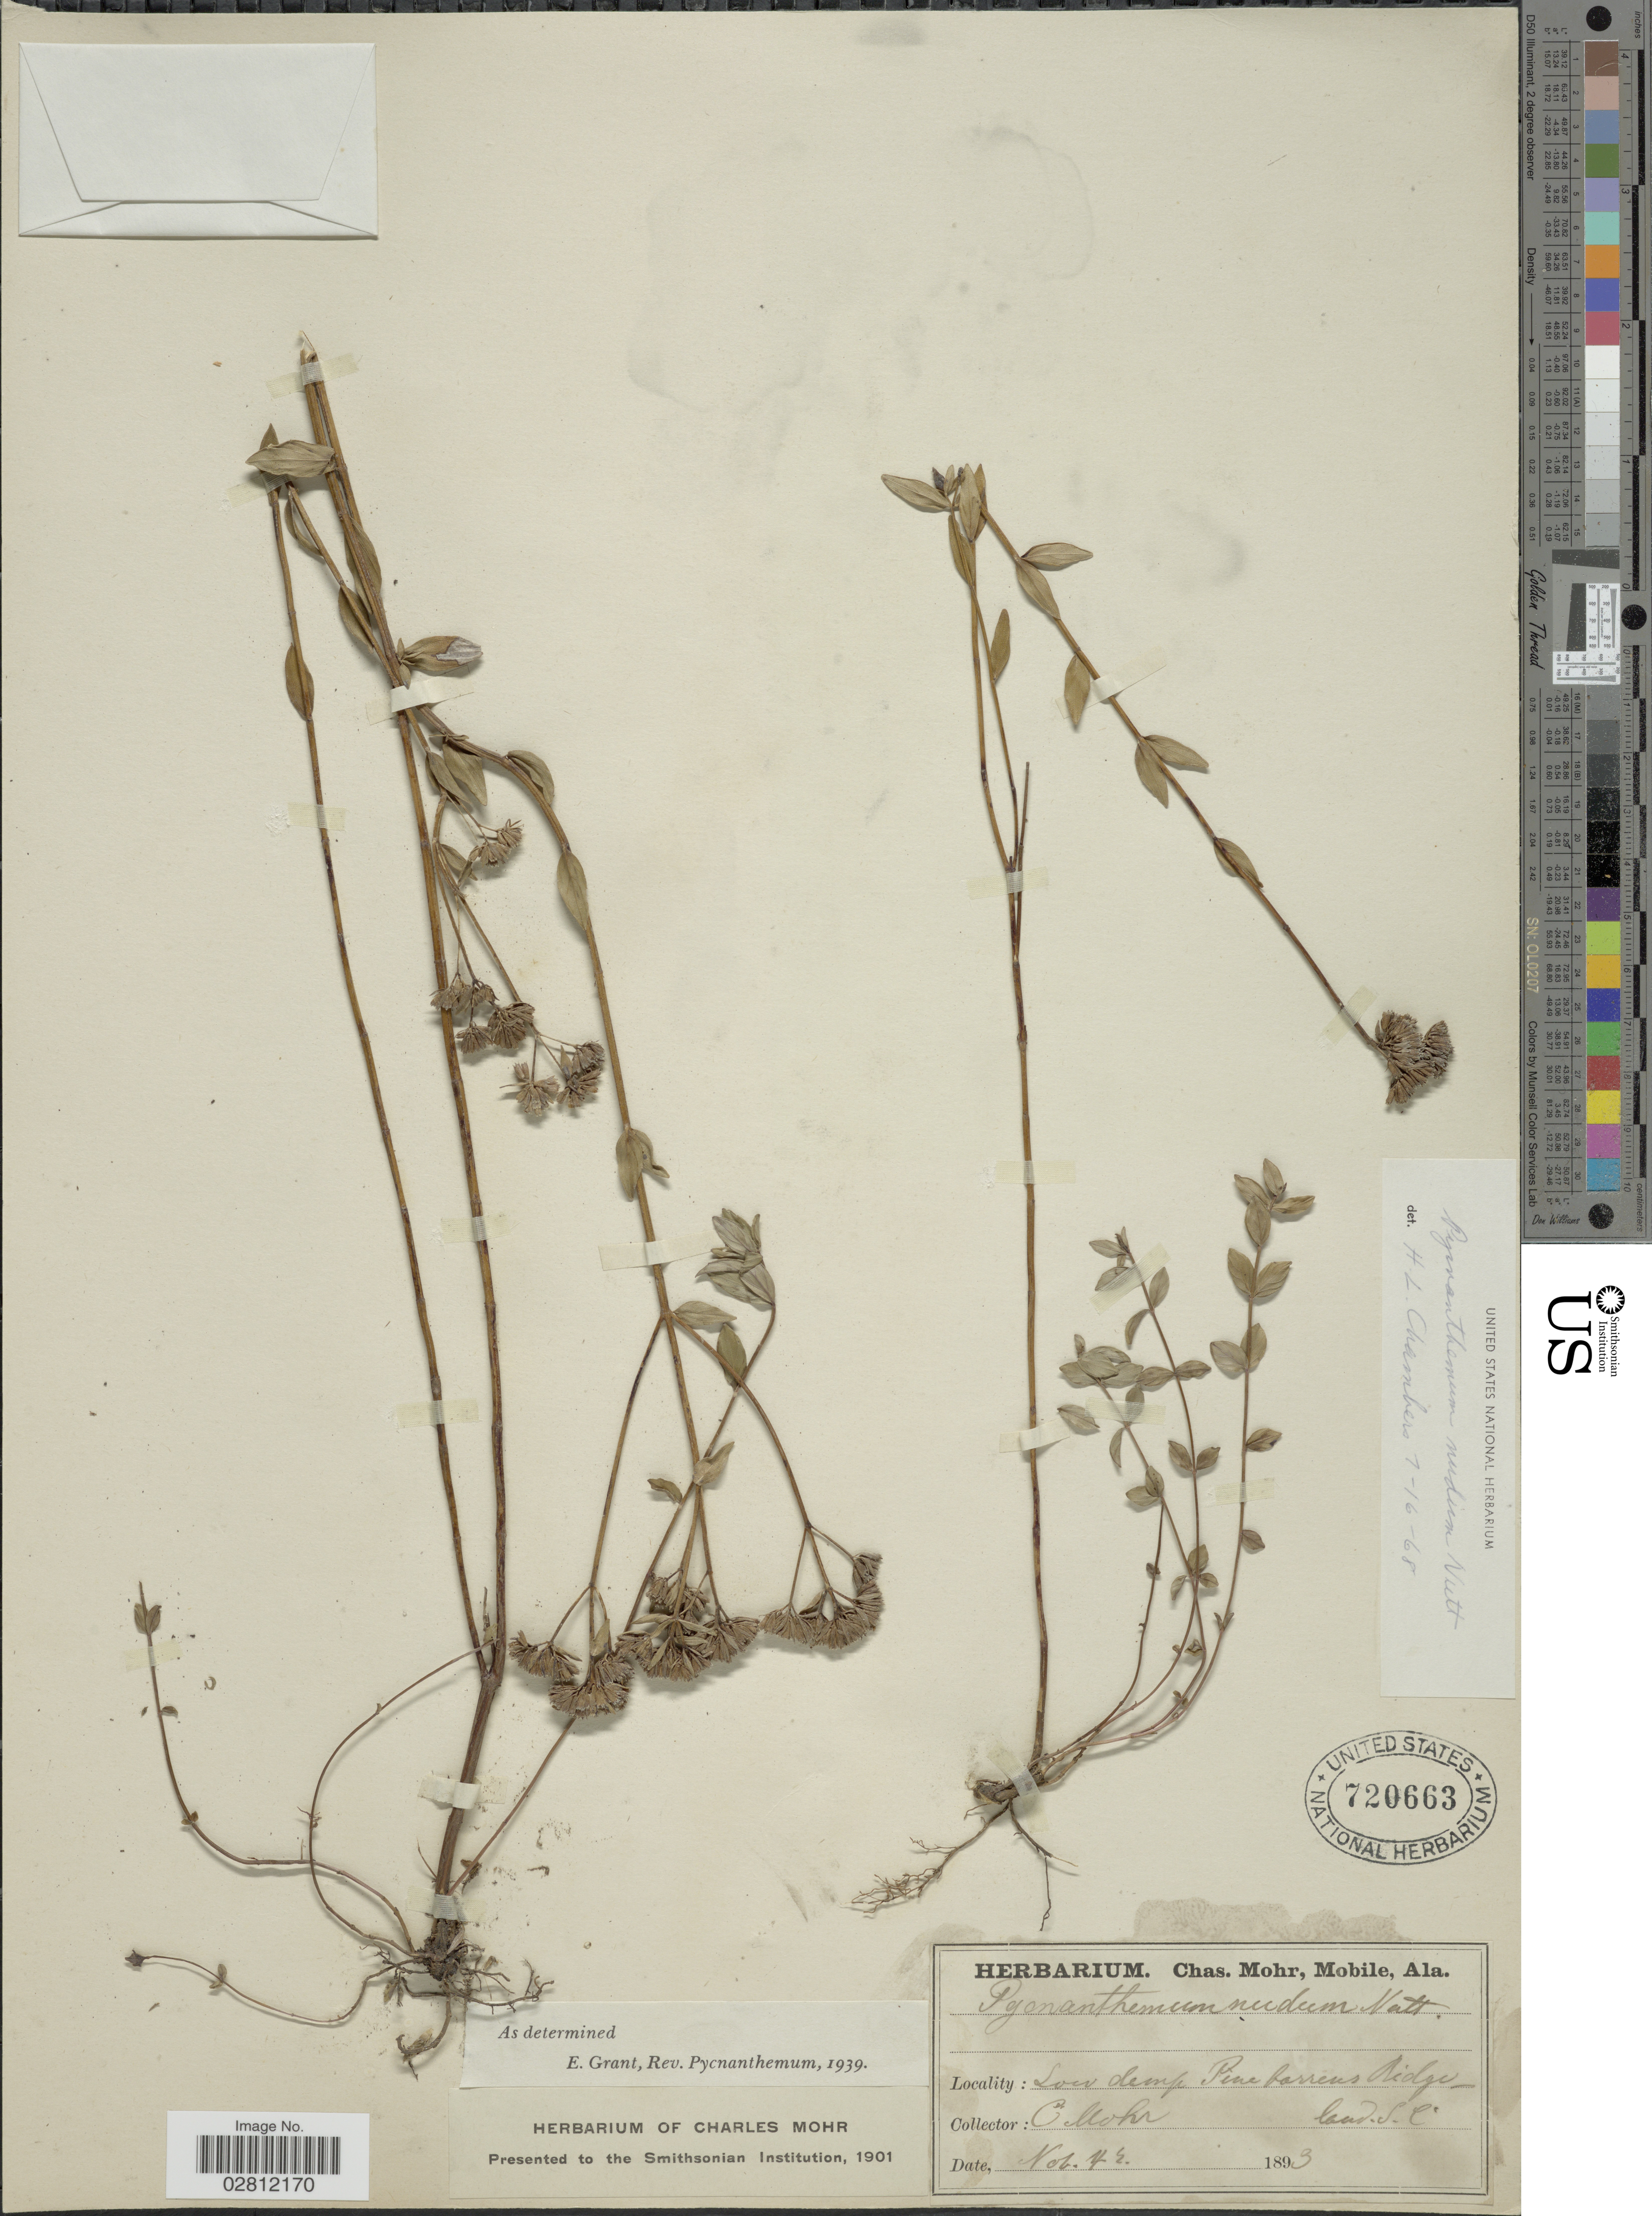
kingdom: Plantae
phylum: Tracheophyta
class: Magnoliopsida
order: Lamiales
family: Lamiaceae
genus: Pycnanthemum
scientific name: Pycnanthemum nudum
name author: Nutt.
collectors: C. T. Mohr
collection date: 1893-11-04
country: United States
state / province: South Carolina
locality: Pine barrens Ridgeland.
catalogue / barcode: US 720663